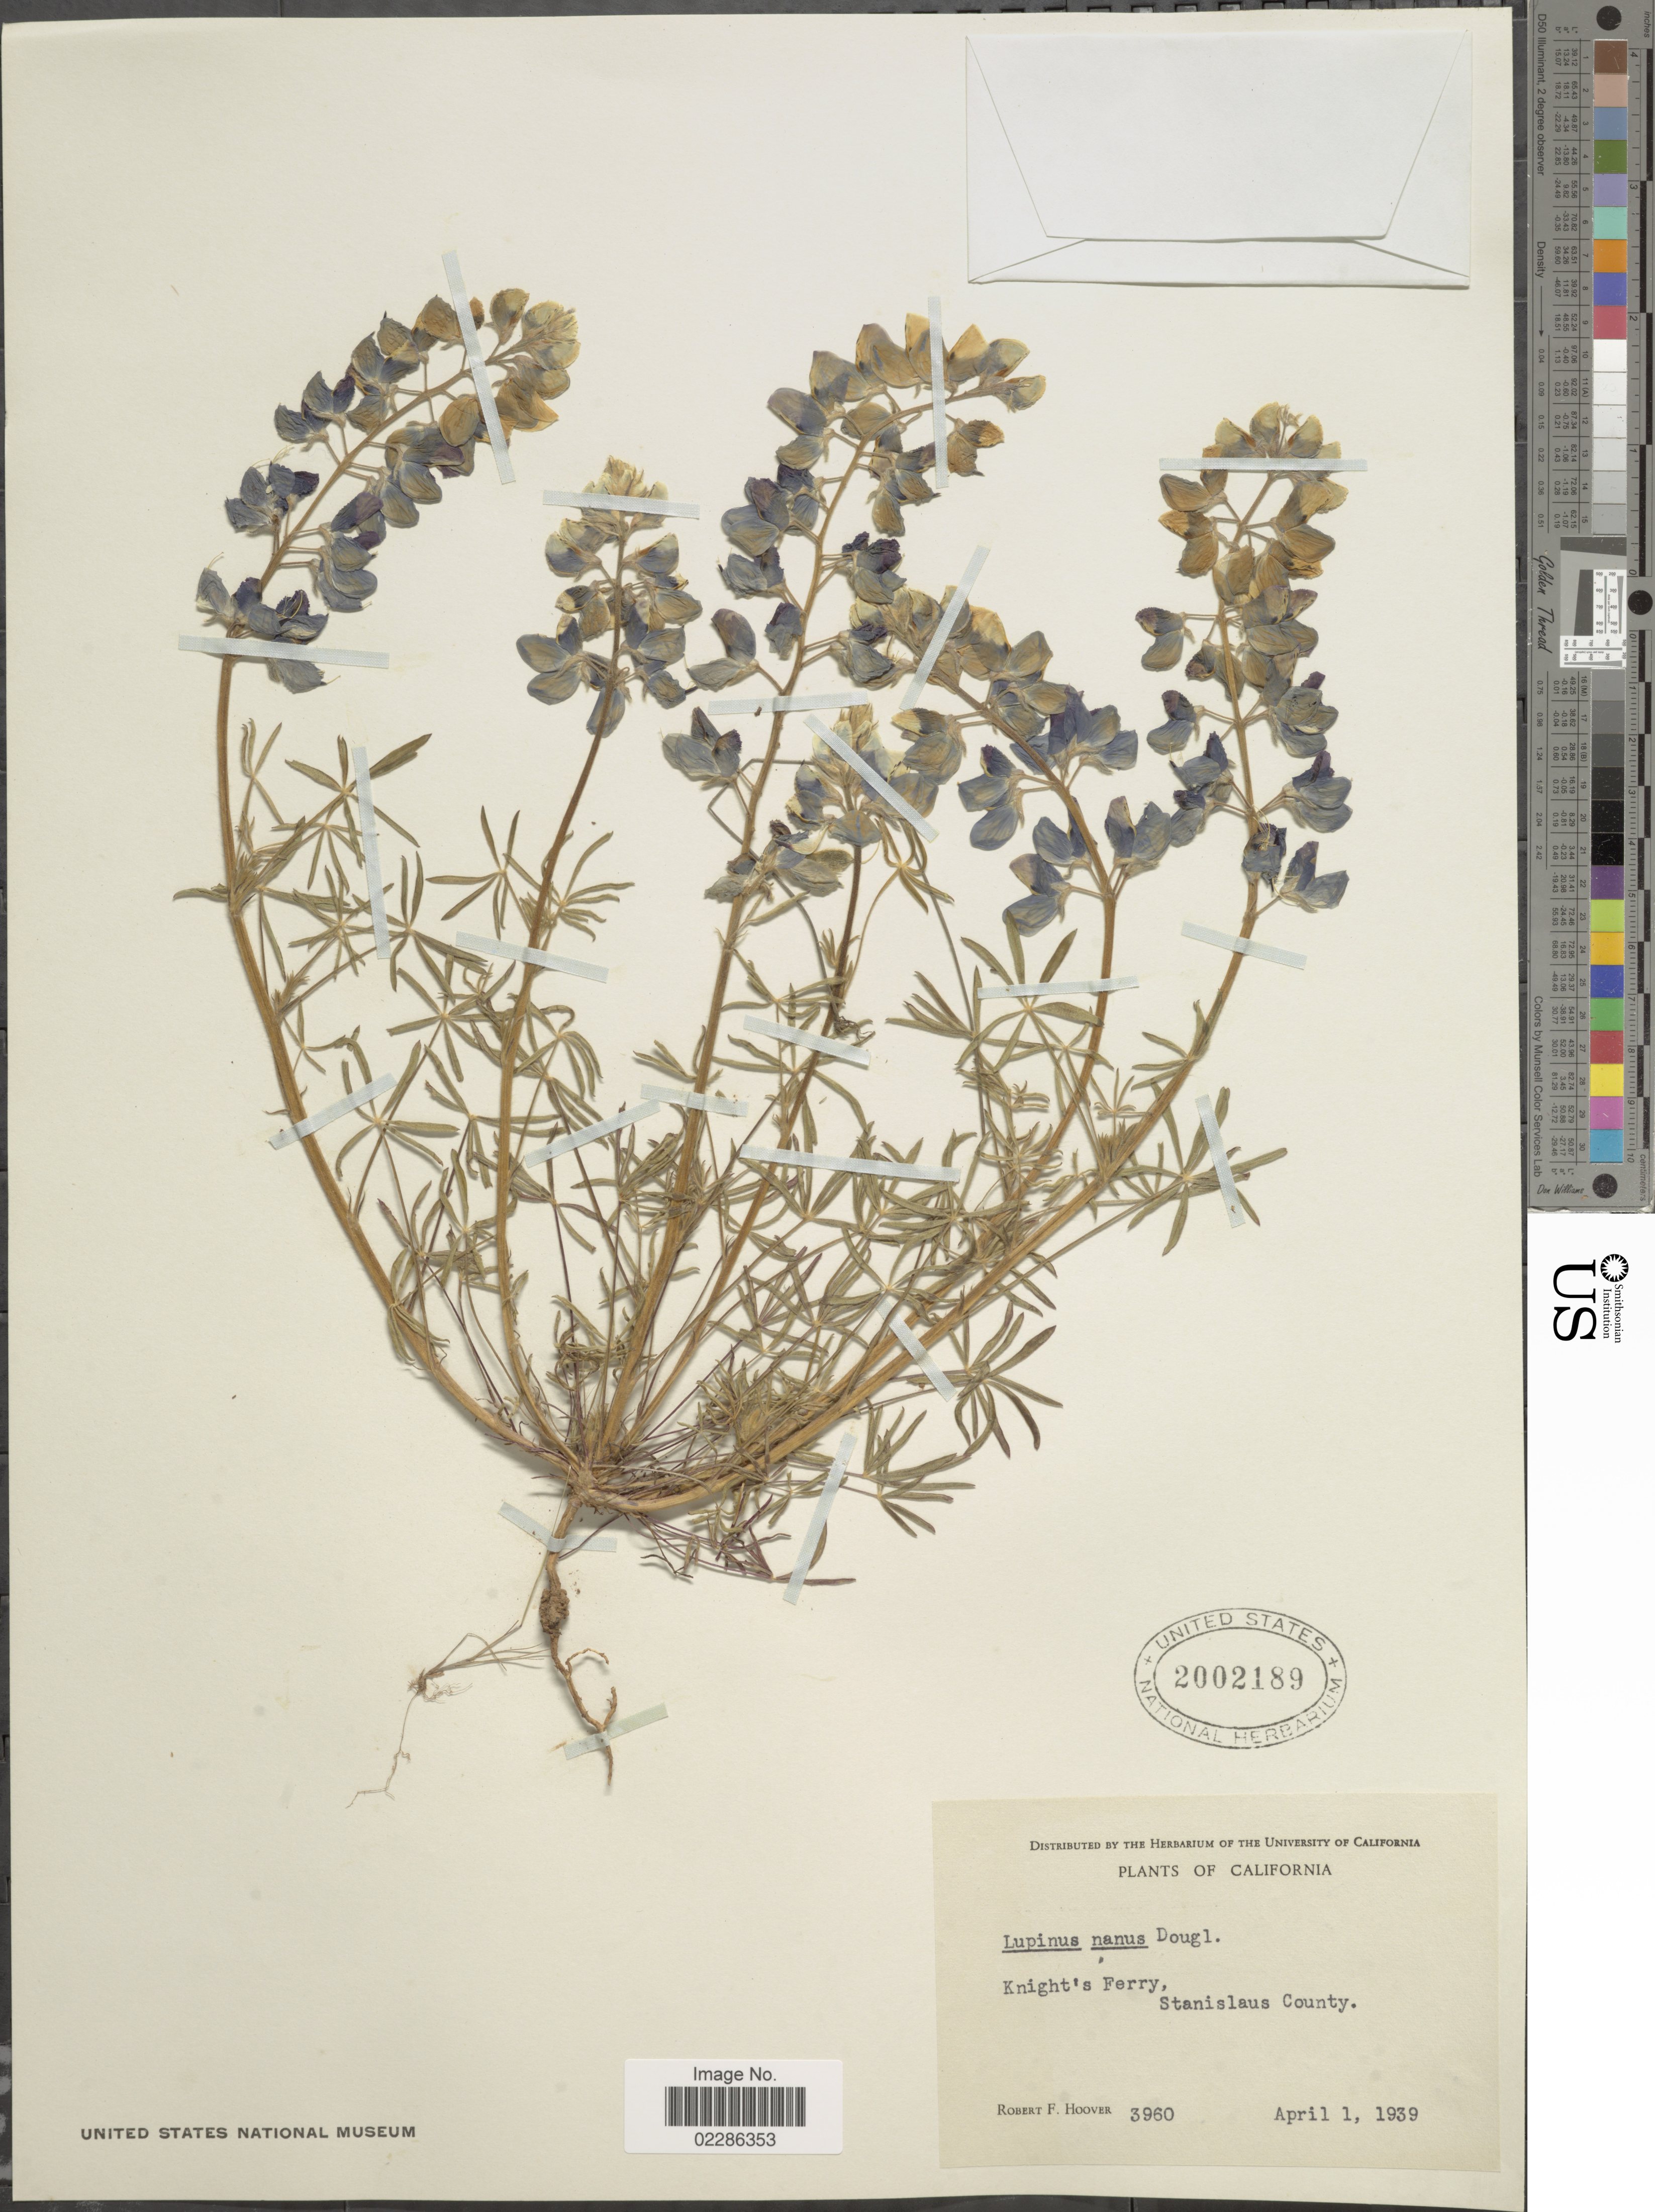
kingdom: Plantae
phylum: Tracheophyta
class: Magnoliopsida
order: Fabales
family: Fabaceae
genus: Lupinus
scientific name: Lupinus nanus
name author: Douglas ex Benth.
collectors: R. F. Hoover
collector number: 3960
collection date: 1939-04-01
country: United States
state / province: California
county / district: Stanislaus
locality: Knight's Ferry, Stanislaus County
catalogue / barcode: US 2002189